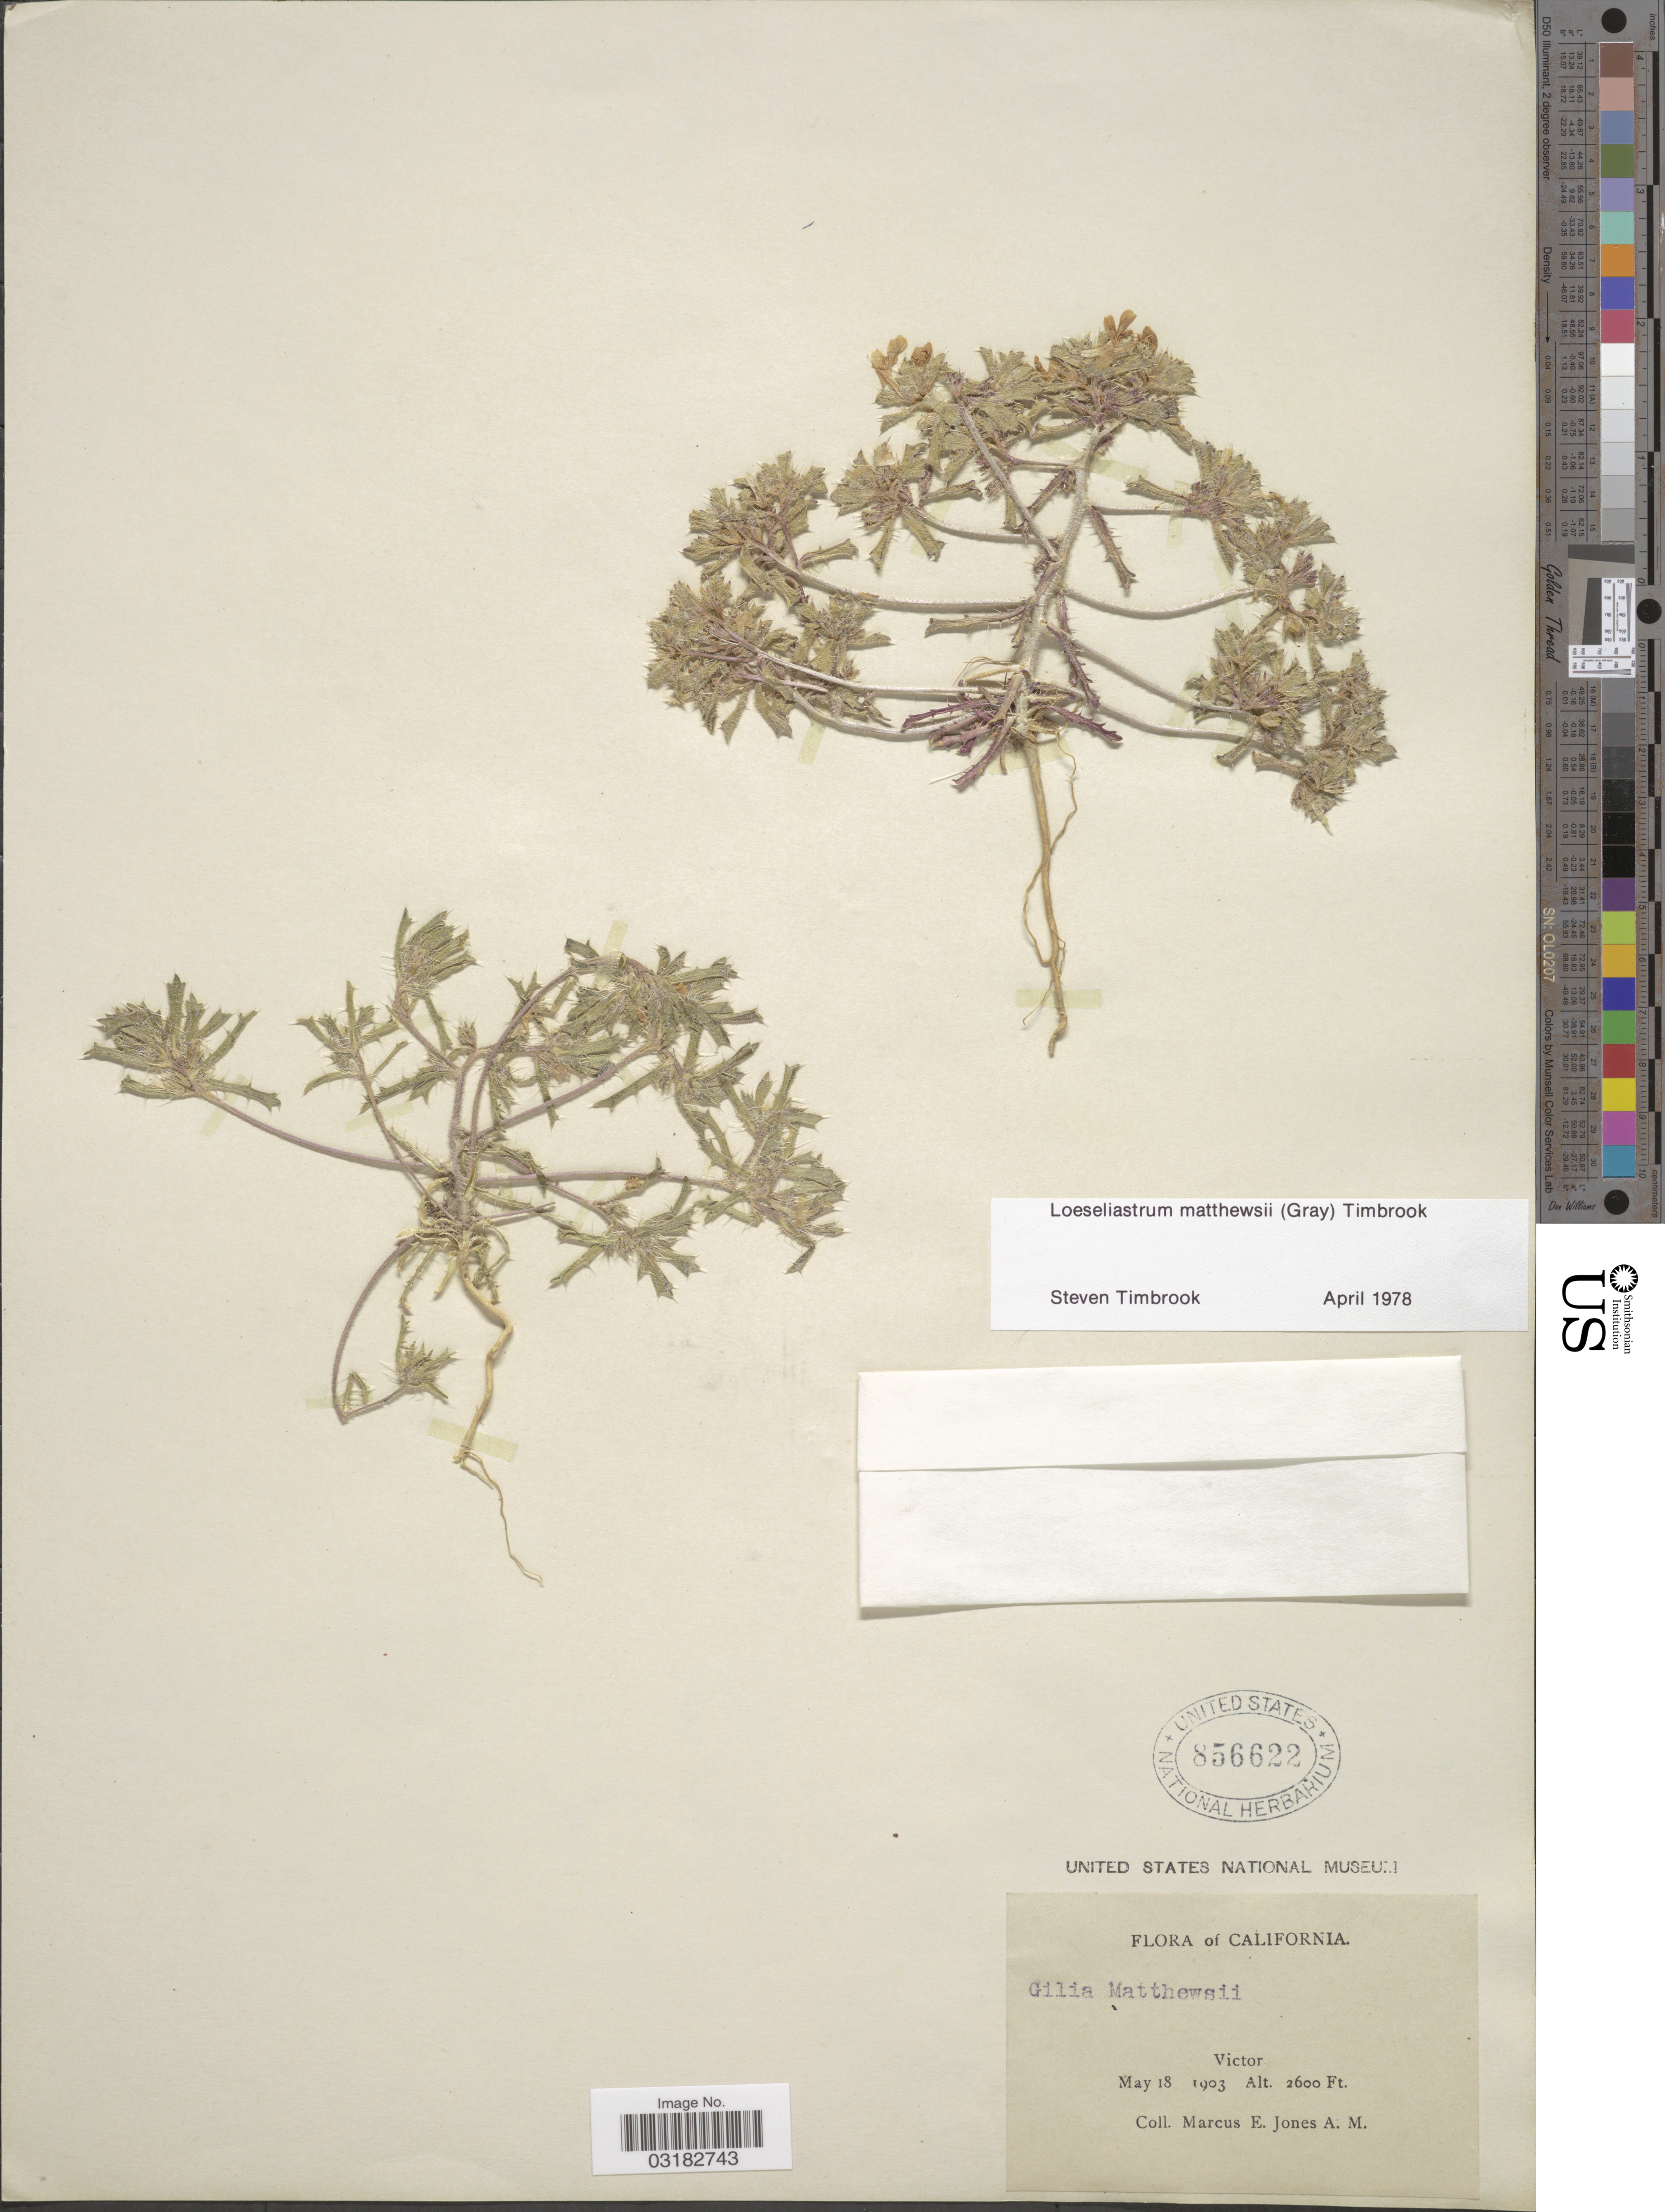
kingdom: Plantae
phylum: Tracheophyta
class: Magnoliopsida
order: Ericales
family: Polemoniaceae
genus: Loeseliastrum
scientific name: Loeseliastrum matthewsii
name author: (A. Gray) Timbrook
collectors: M. E. Jones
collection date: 1903-05-18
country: United States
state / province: California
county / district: San Joaquin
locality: Victor.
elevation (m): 792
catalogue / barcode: US 856622